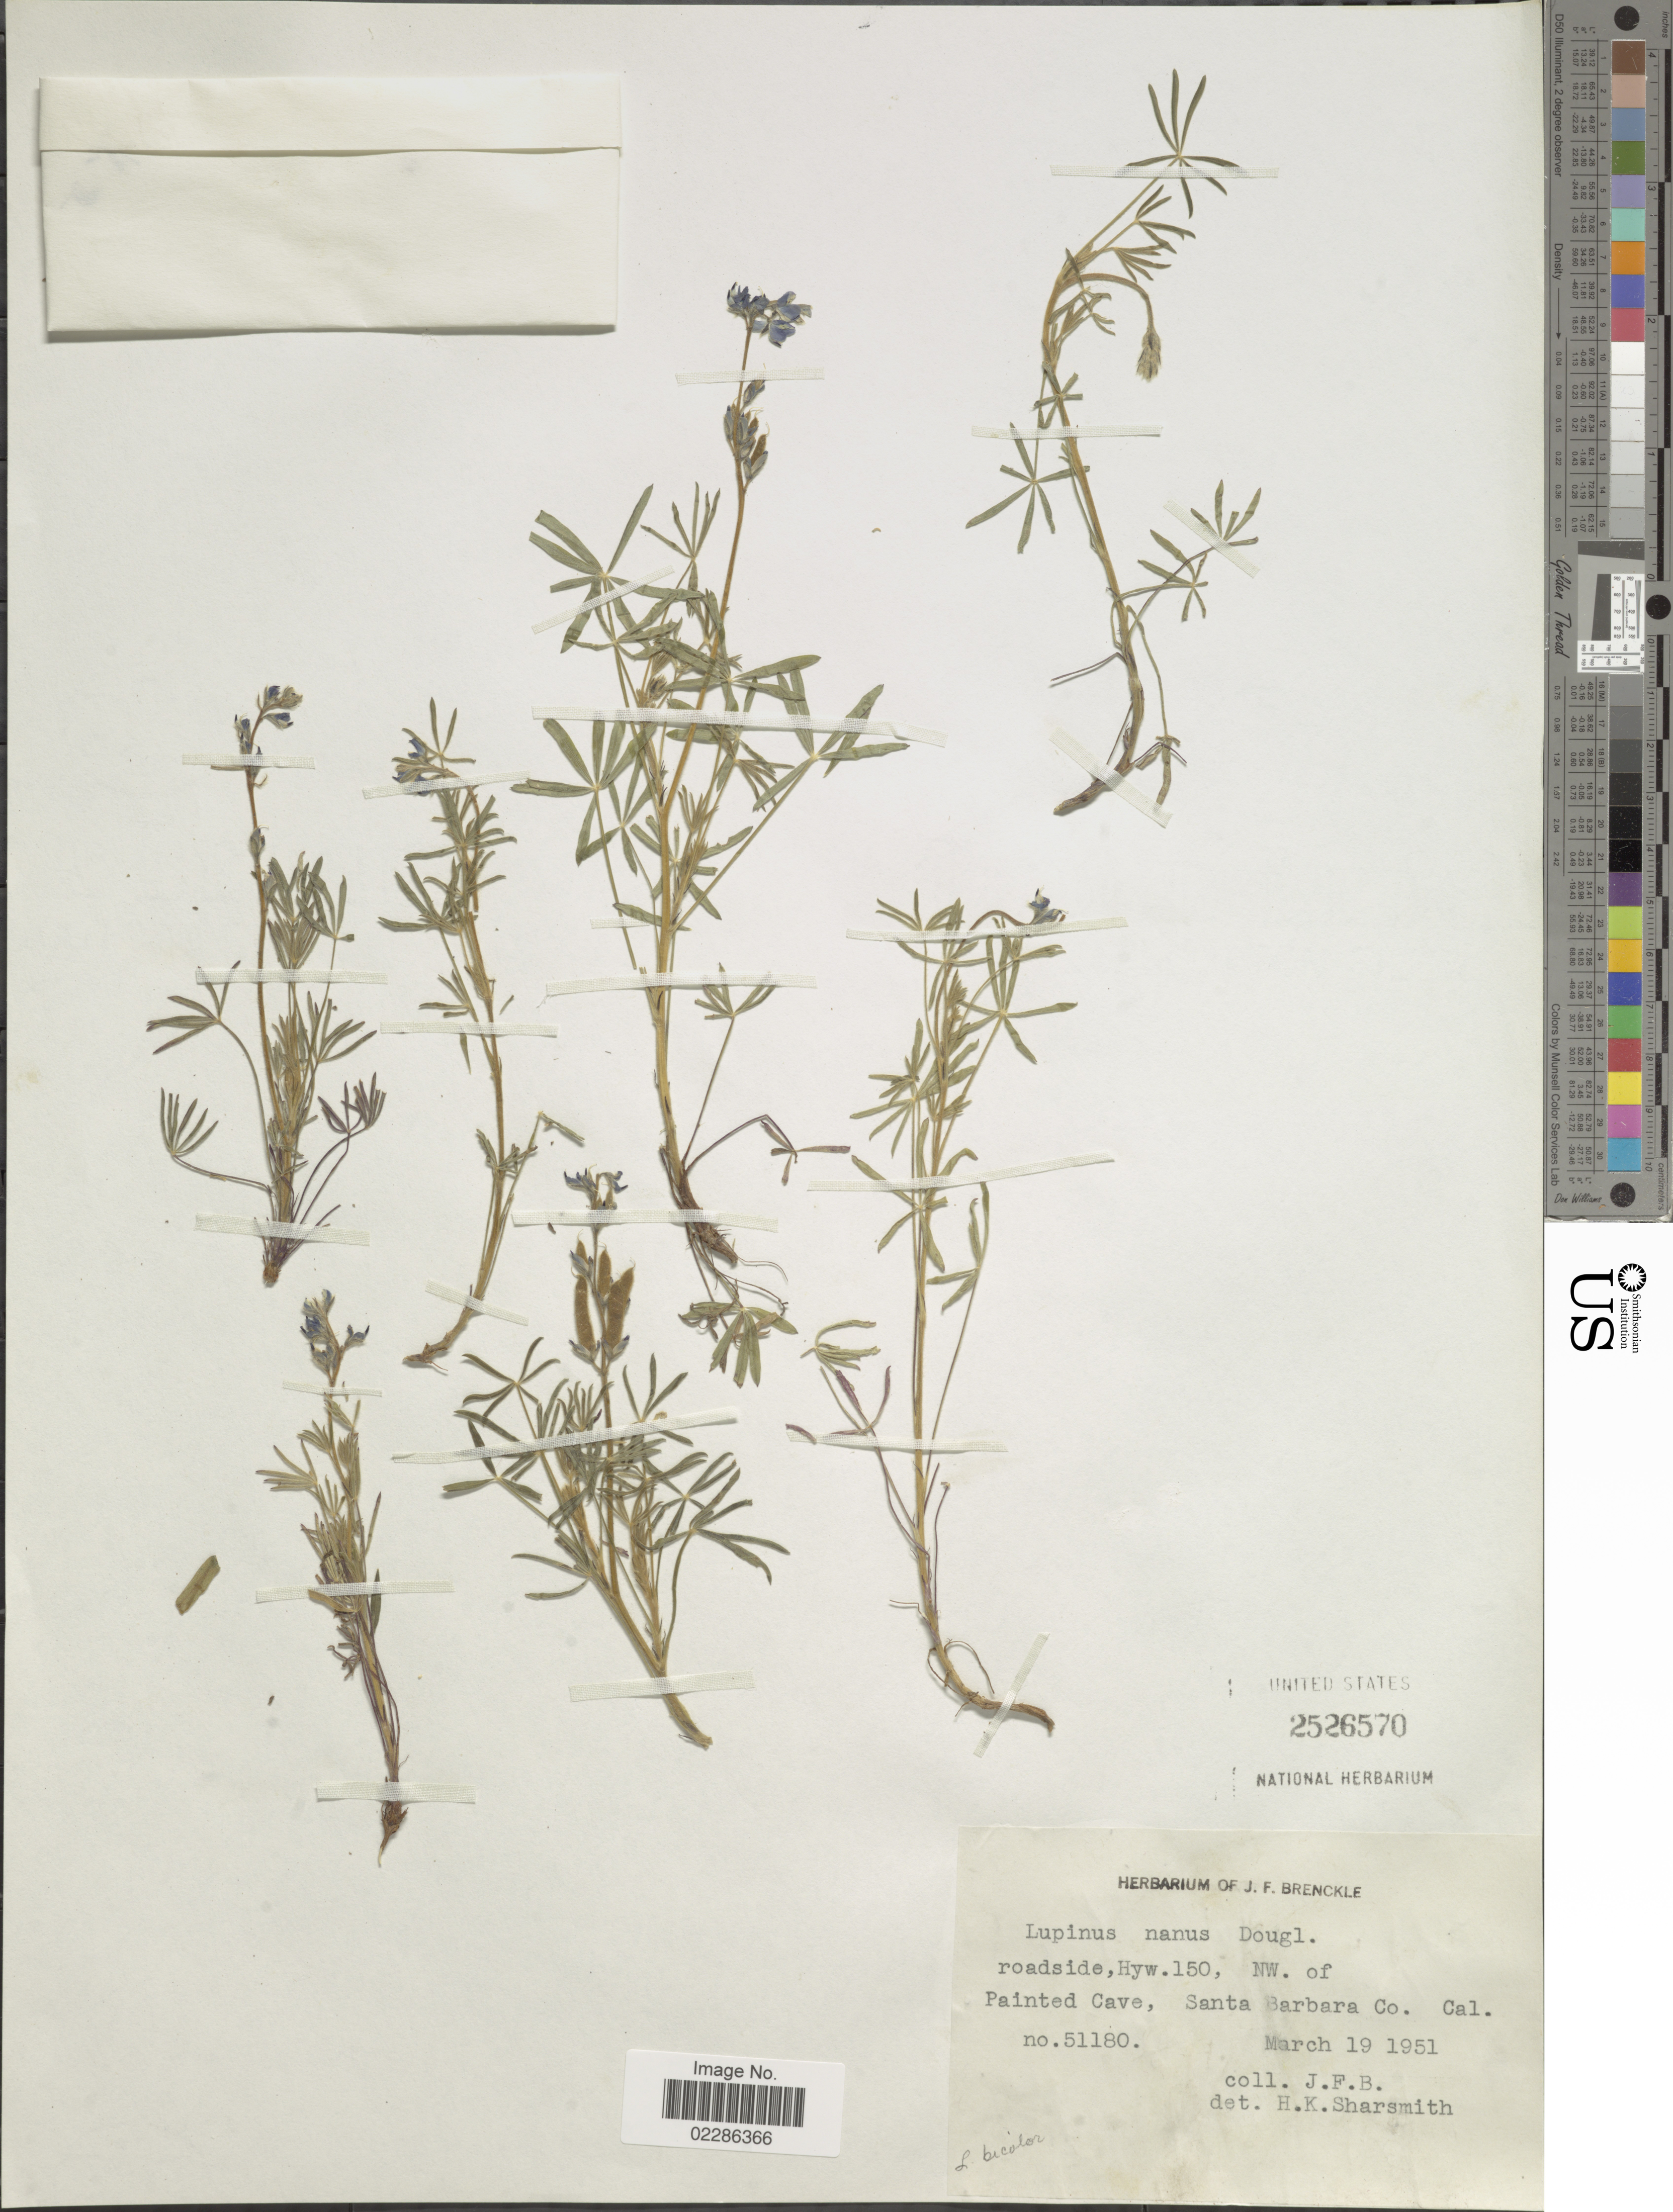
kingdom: Plantae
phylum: Tracheophyta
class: Magnoliopsida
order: Fabales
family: Fabaceae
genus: Lupinus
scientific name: Lupinus nanus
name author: Douglas ex Benth.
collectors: J. Brenckle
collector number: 51180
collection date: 1951-03-19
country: United States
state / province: California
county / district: Santa Barbara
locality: Roadside, Hyw. 150, NW of Painted Cave, Santa Barbara Co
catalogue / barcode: US 2526570